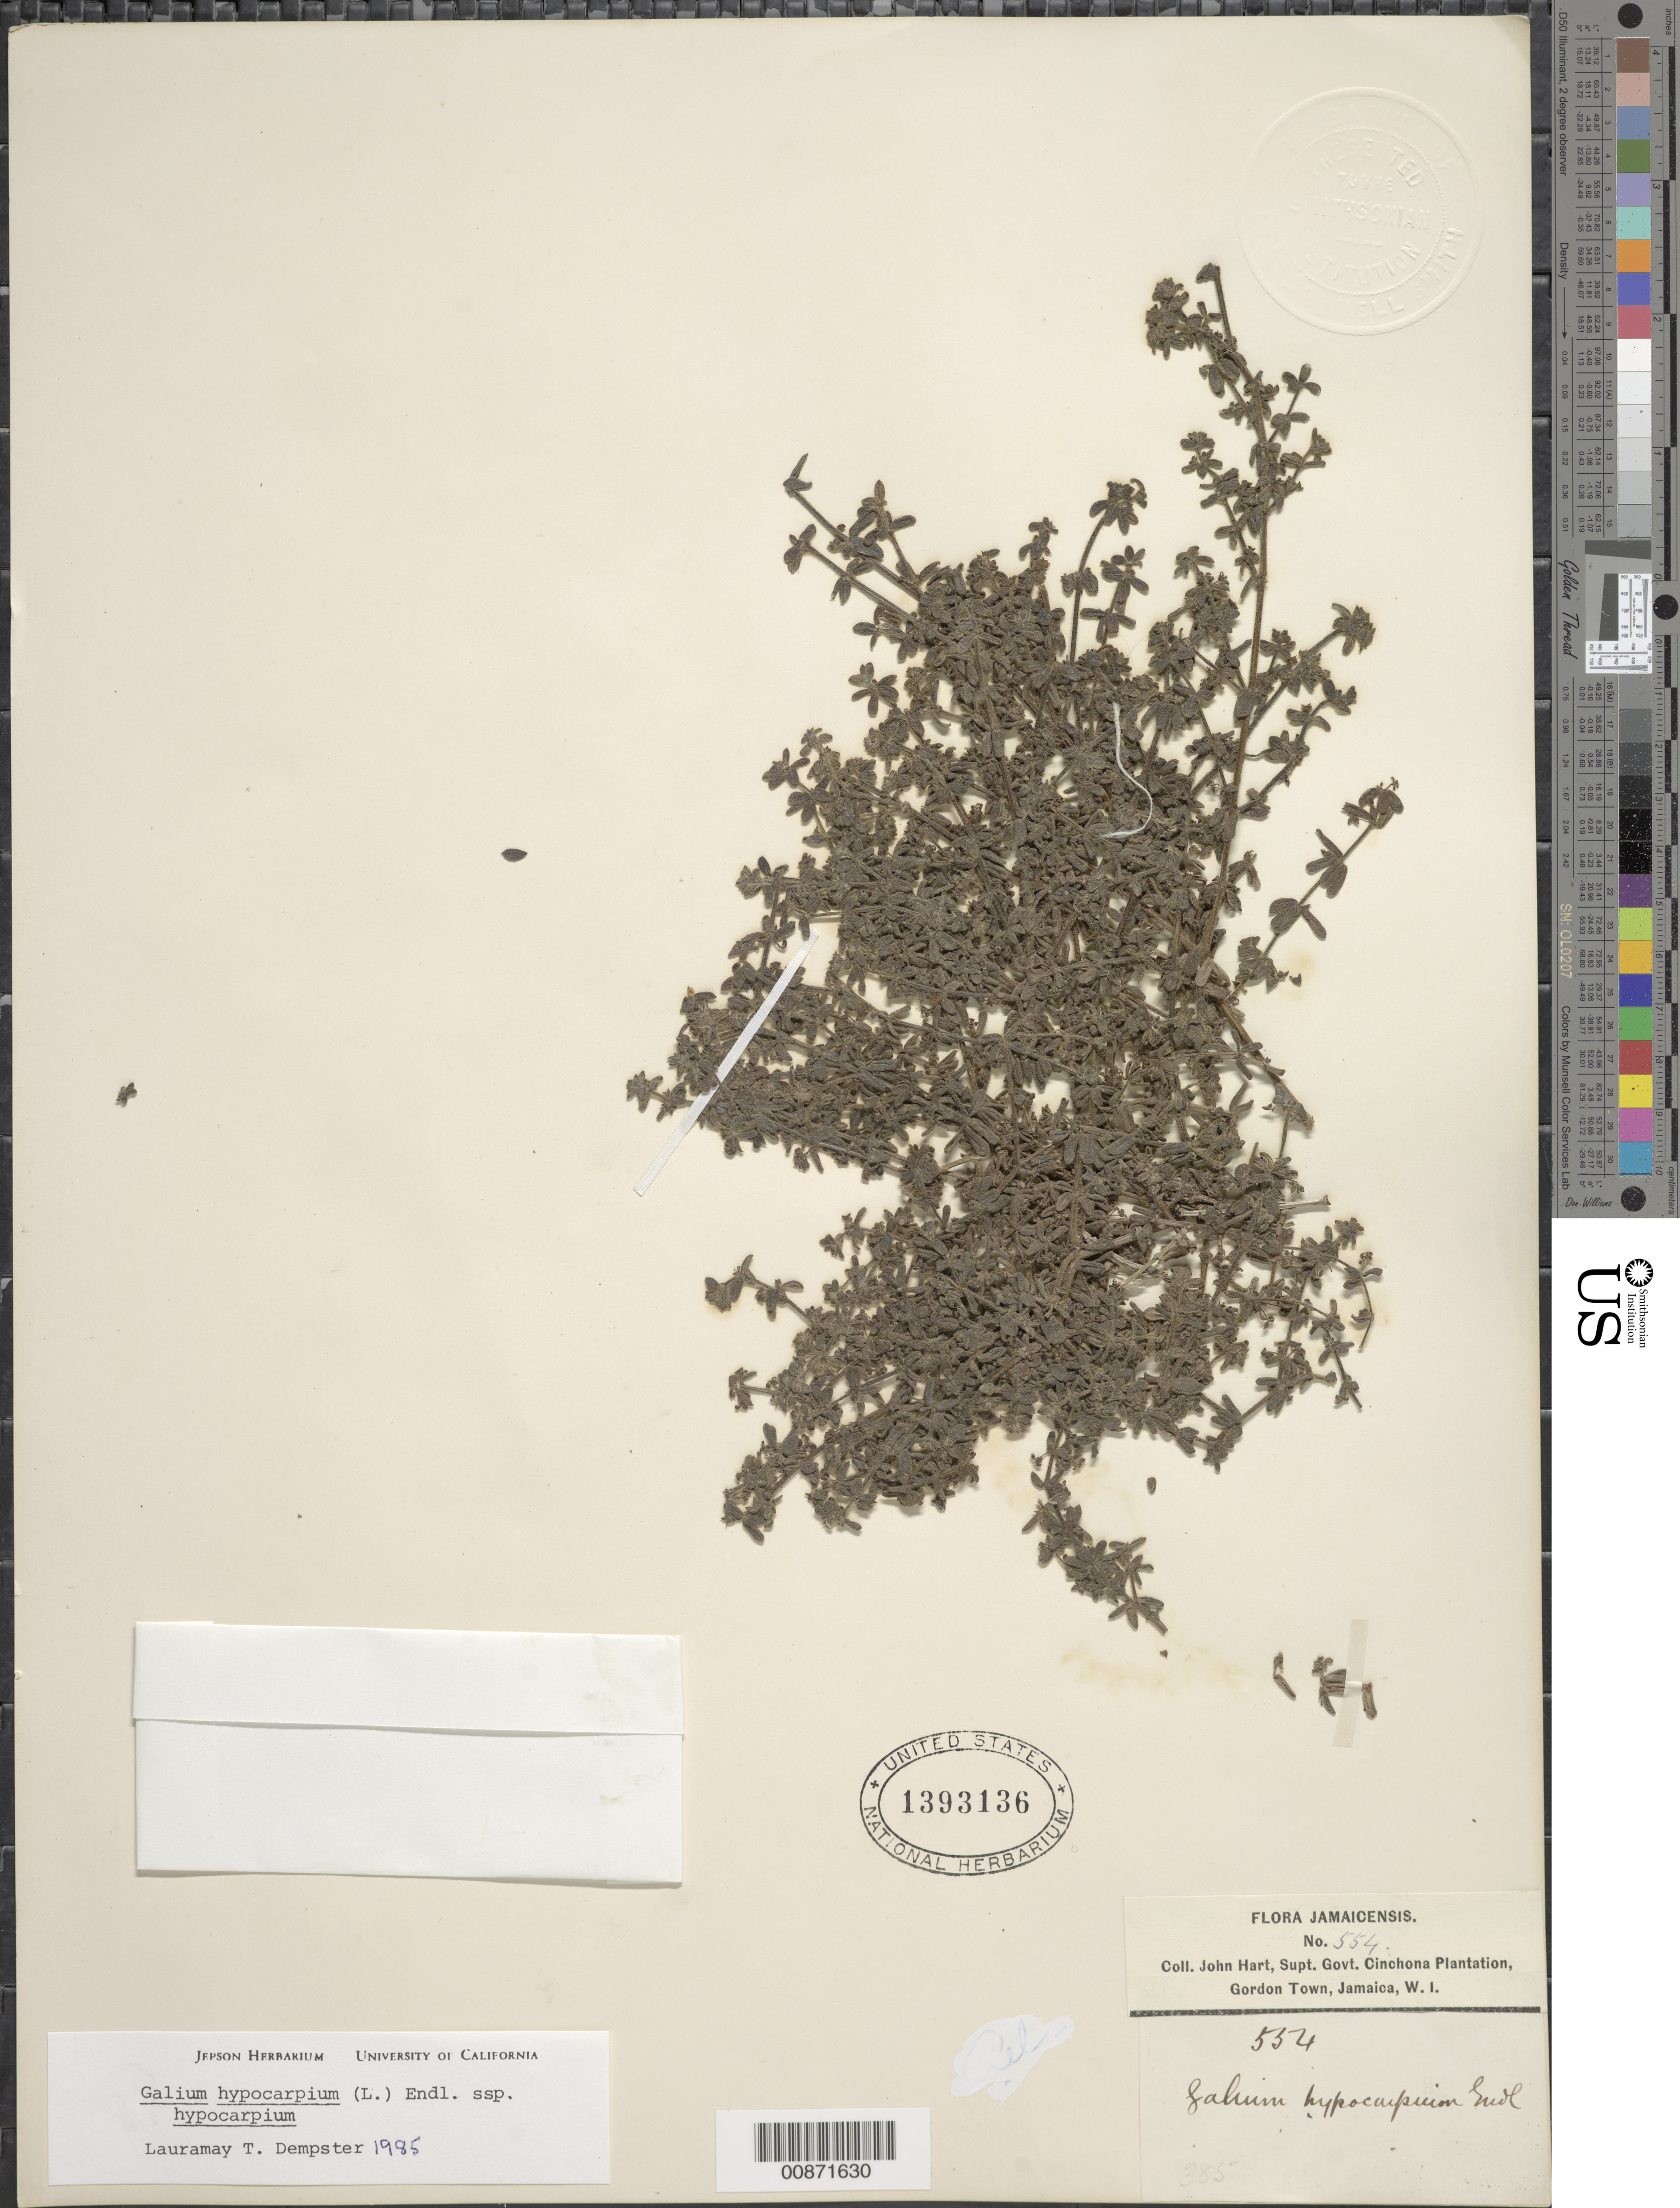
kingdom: Plantae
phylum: Tracheophyta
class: Magnoliopsida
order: Gentianales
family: Rubiaceae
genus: Galium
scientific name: Galium hypocarpium subsp. hypocarpium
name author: (L.) Endl. ex Griseb.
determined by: Dempster, L. T.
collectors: J. Hart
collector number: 554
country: Jamaica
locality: Govt. Cinchona Plantation, Gordon Town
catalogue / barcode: US 1393136